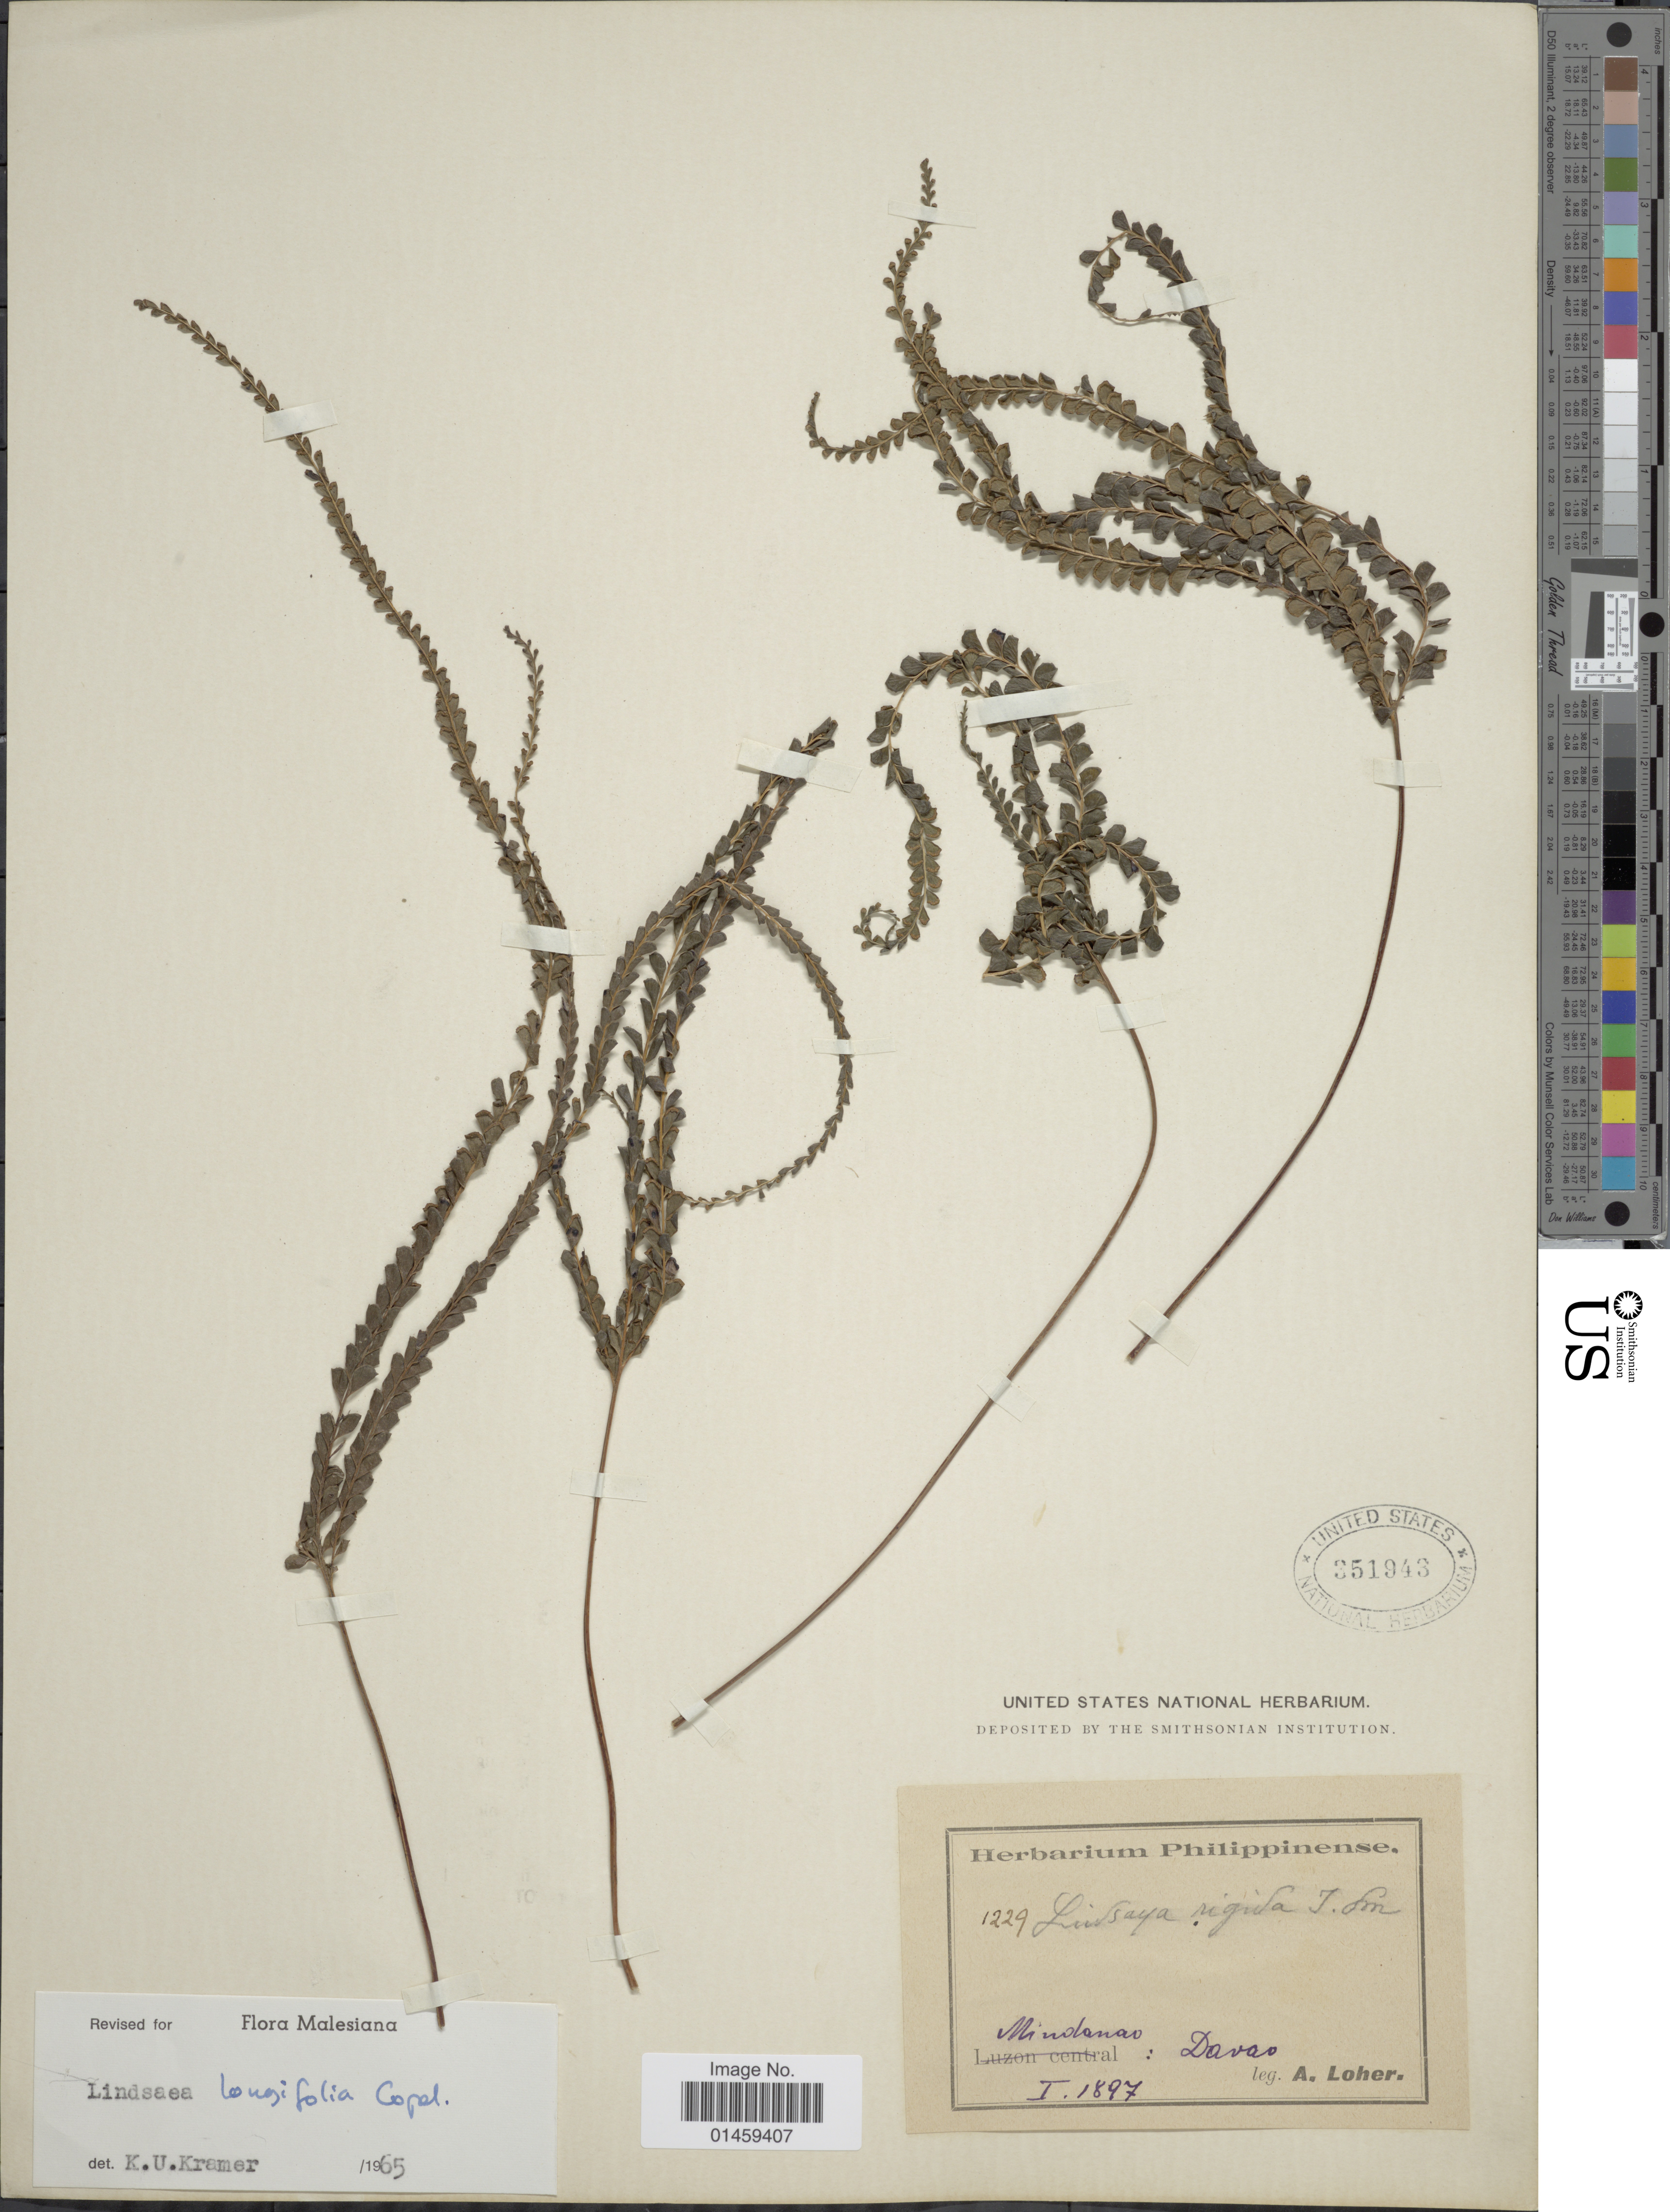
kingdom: Plantae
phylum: Tracheophyta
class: Polypodiopsida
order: Polypodiales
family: Lindsaeaceae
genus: Lindsaea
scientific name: Lindsaea longifolia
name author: Copel.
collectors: A. Loher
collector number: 1229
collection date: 1897-01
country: Philippines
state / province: Davao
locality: Mindanao.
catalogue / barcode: US 351943